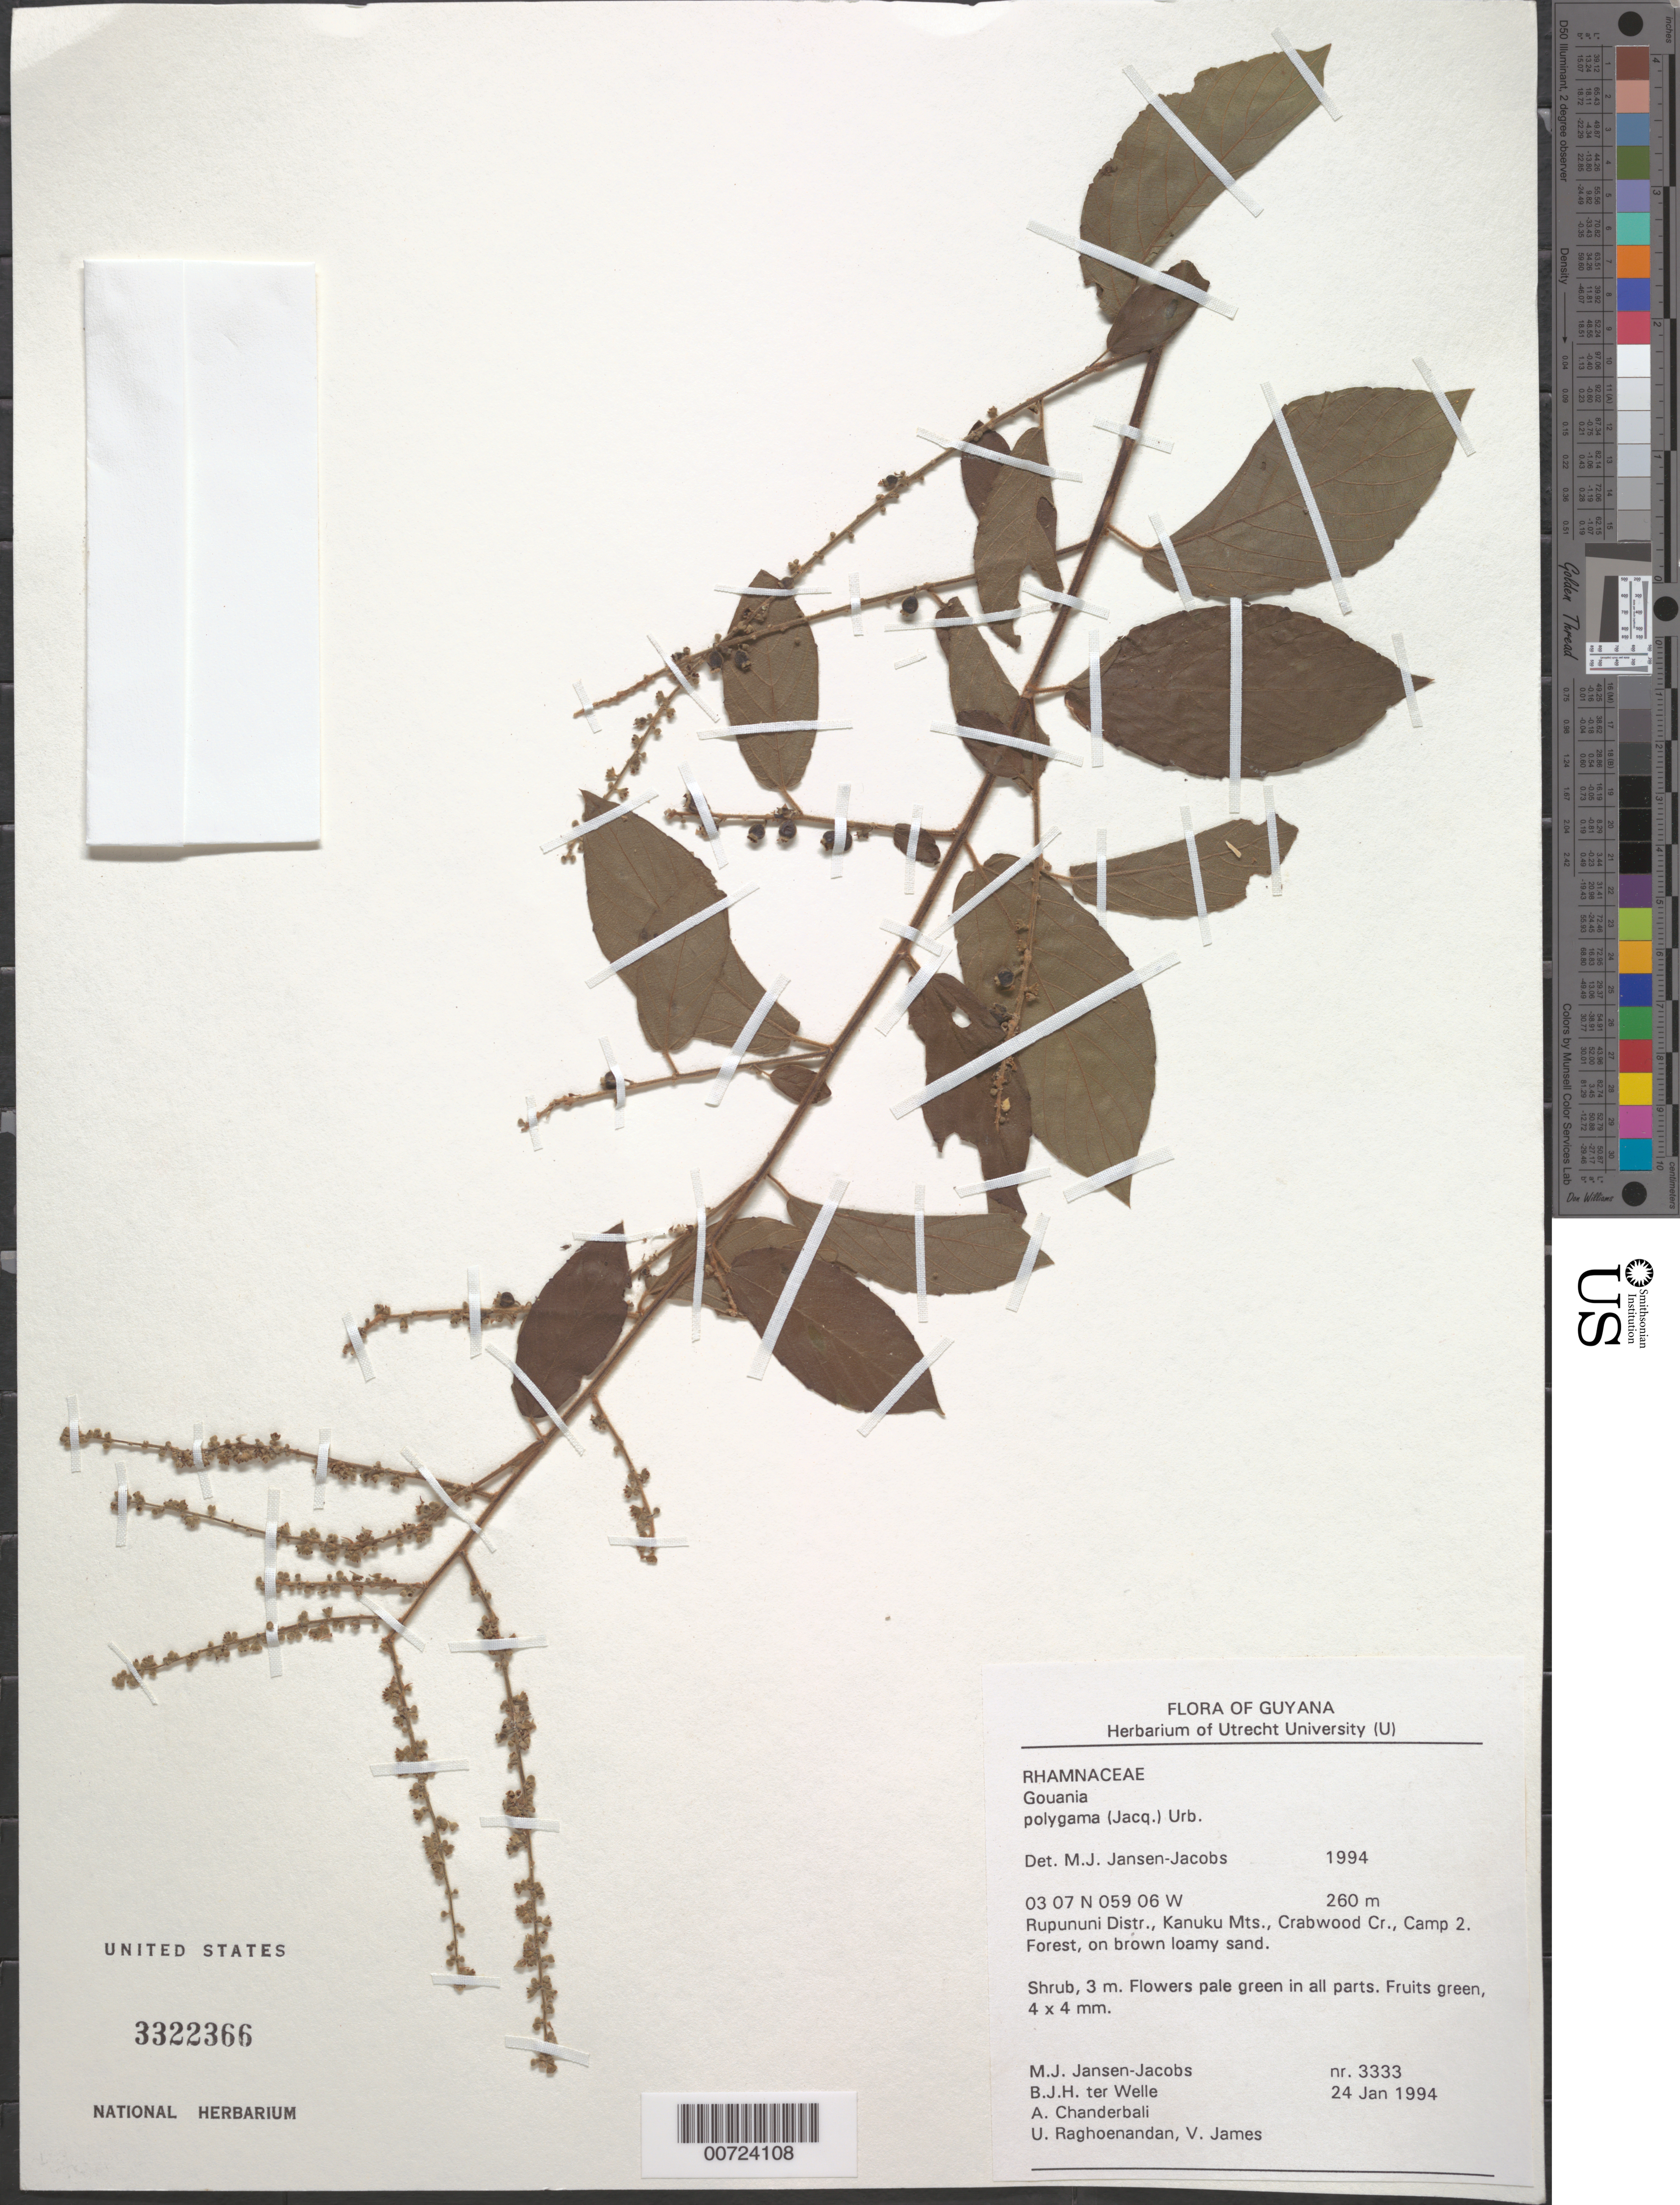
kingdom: Plantae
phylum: Tracheophyta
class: Magnoliopsida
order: Rosales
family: Rhamnaceae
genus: Gouania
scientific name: Gouania polygama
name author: (Jacq.) Urb.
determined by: Jansen-Jacobs, M. J., (U), Nationaal Herbarium Nederland, Utrecht University branch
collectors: M. J. Jansen-Jacobs, B. Welle, A. S. Chanderbali, U. Raghoenandan & V. James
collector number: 3333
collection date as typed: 24-Jan-94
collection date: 1994-01-24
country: Guyana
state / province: U. Takutu-U. Essequibo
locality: Crabwood Cr., Camp 2, Kanuku Mts., Rupununi District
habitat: Forest, on brown loamy sand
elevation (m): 260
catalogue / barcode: US 3322366